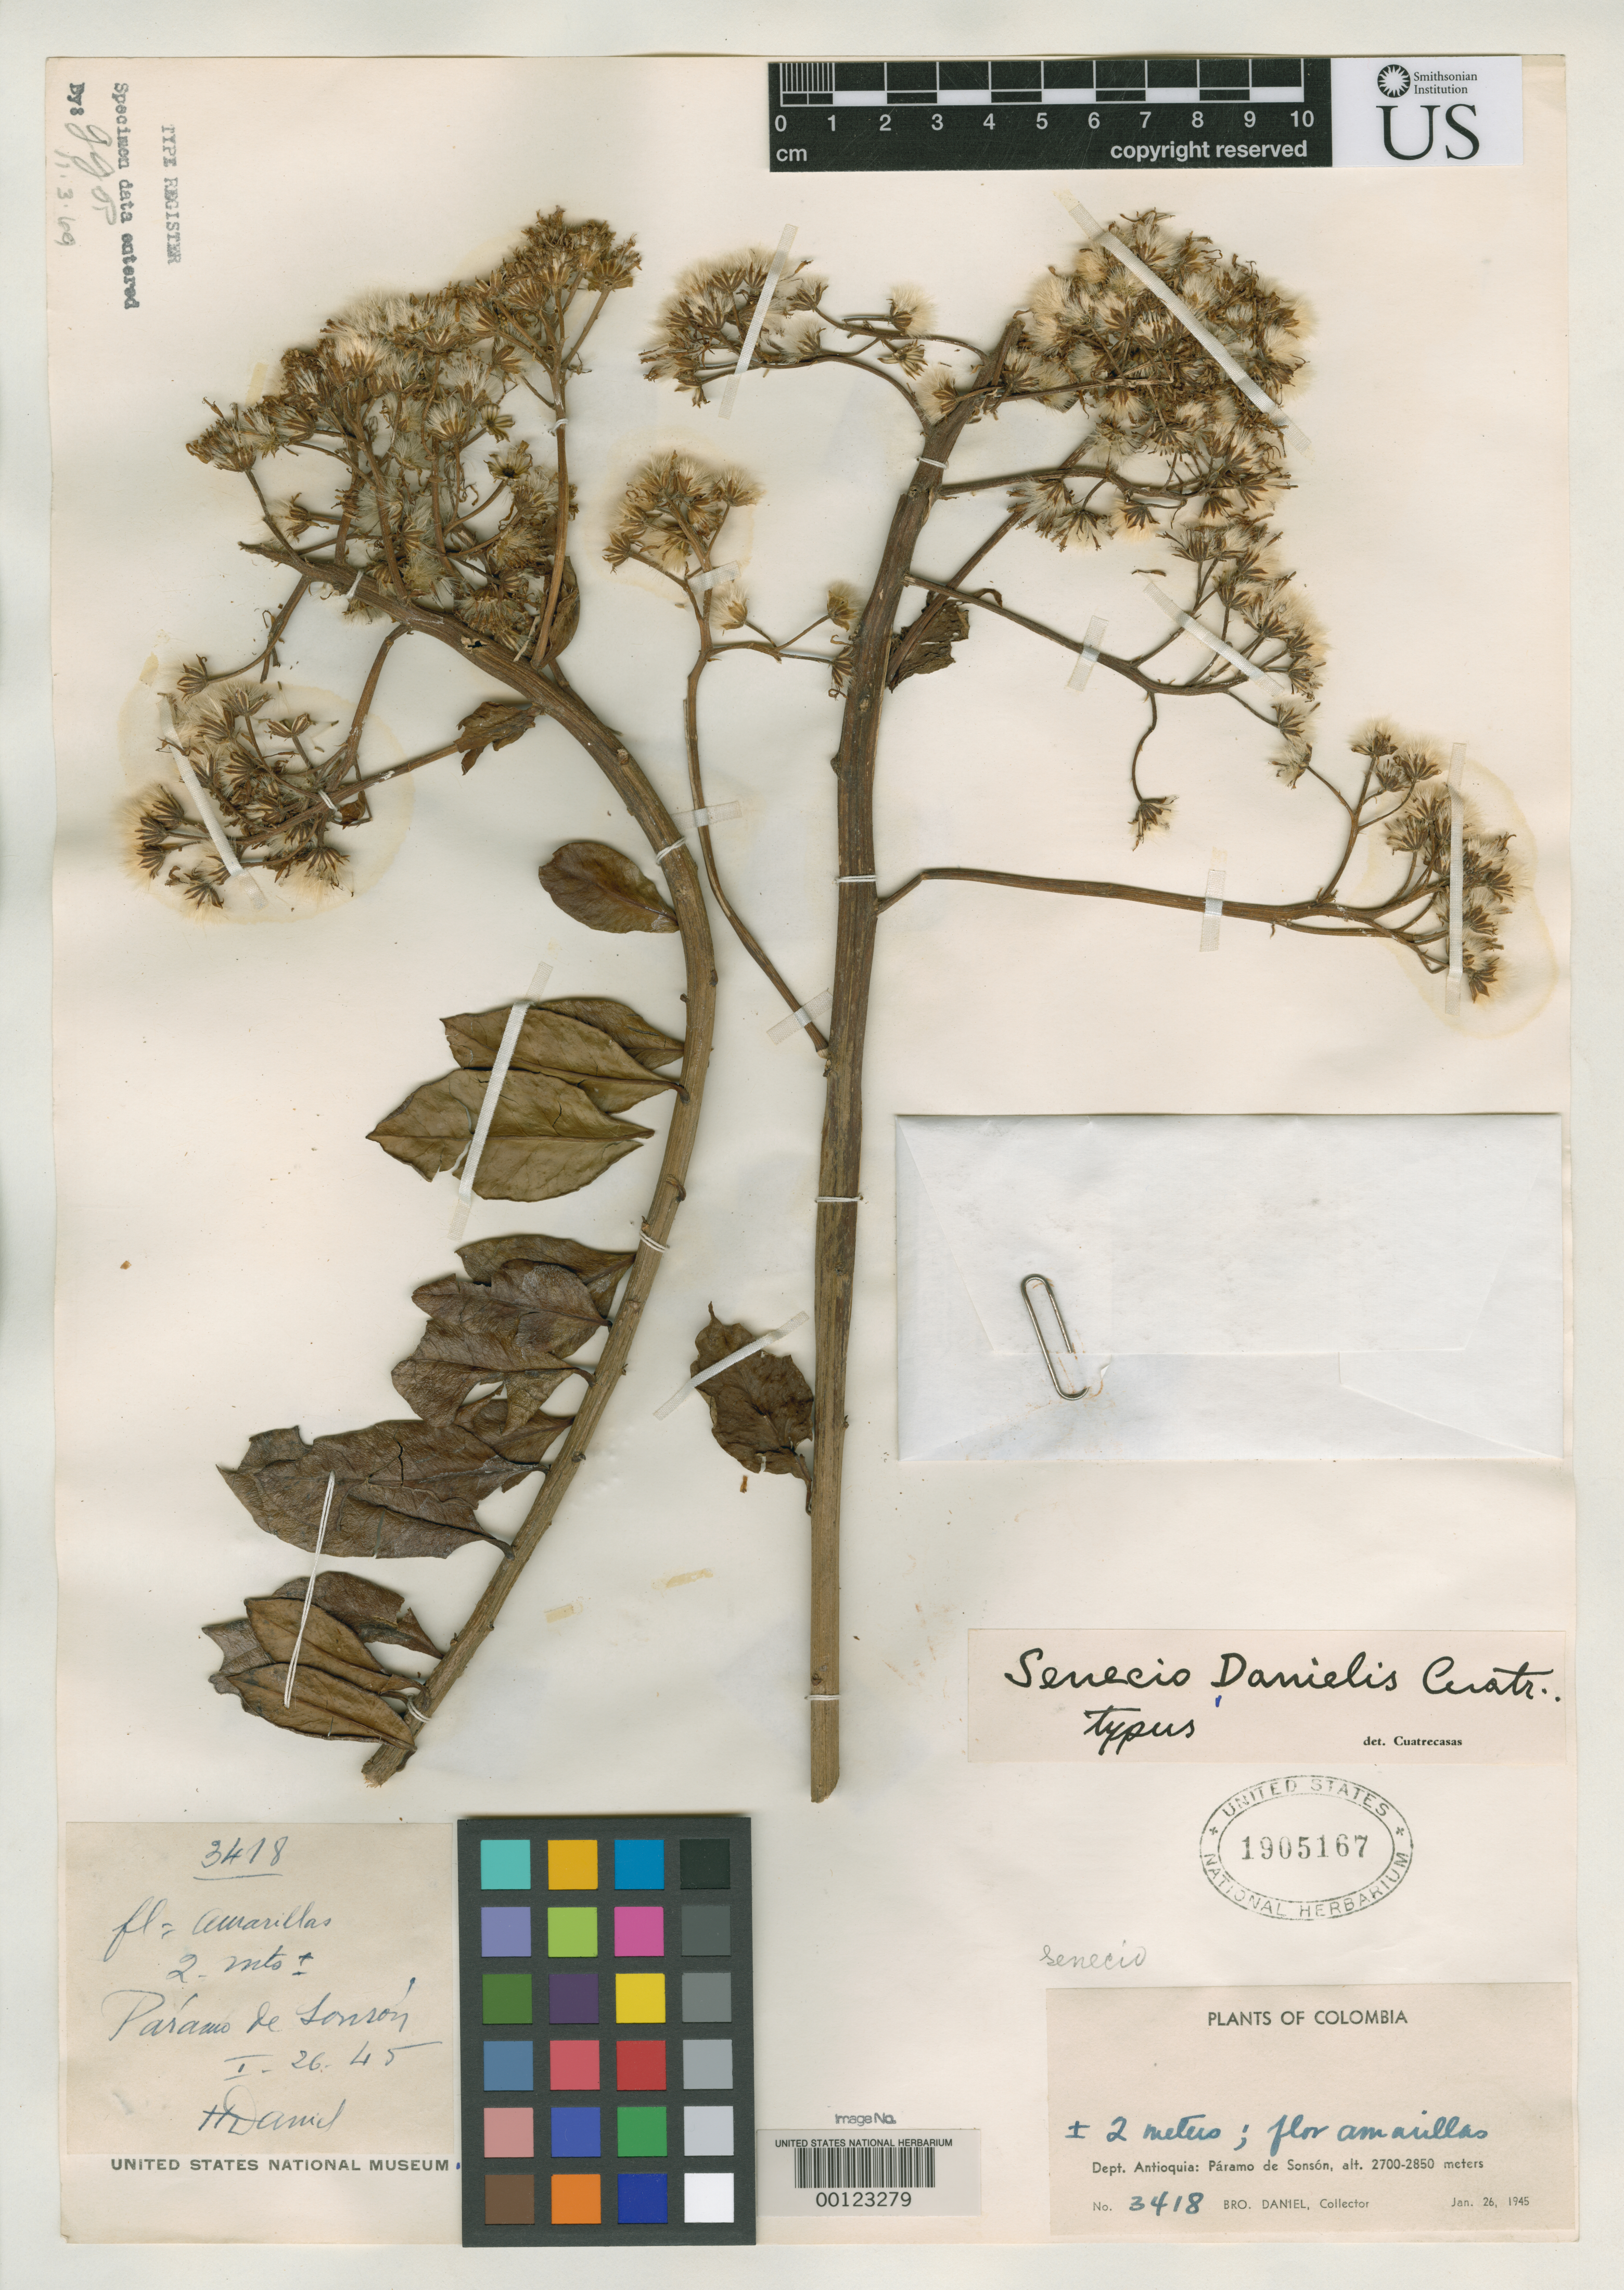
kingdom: Plantae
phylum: Tracheophyta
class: Magnoliopsida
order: Asterales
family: Asteraceae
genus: Senecio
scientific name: Senecio danielis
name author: Cuatrec.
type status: Holotype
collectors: Bro. Daniel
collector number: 3418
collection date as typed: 26 Jan 1945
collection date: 1945-01-26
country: Colombia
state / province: Antioquia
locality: Páramo de Sonson.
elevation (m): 2700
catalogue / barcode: US 1905167